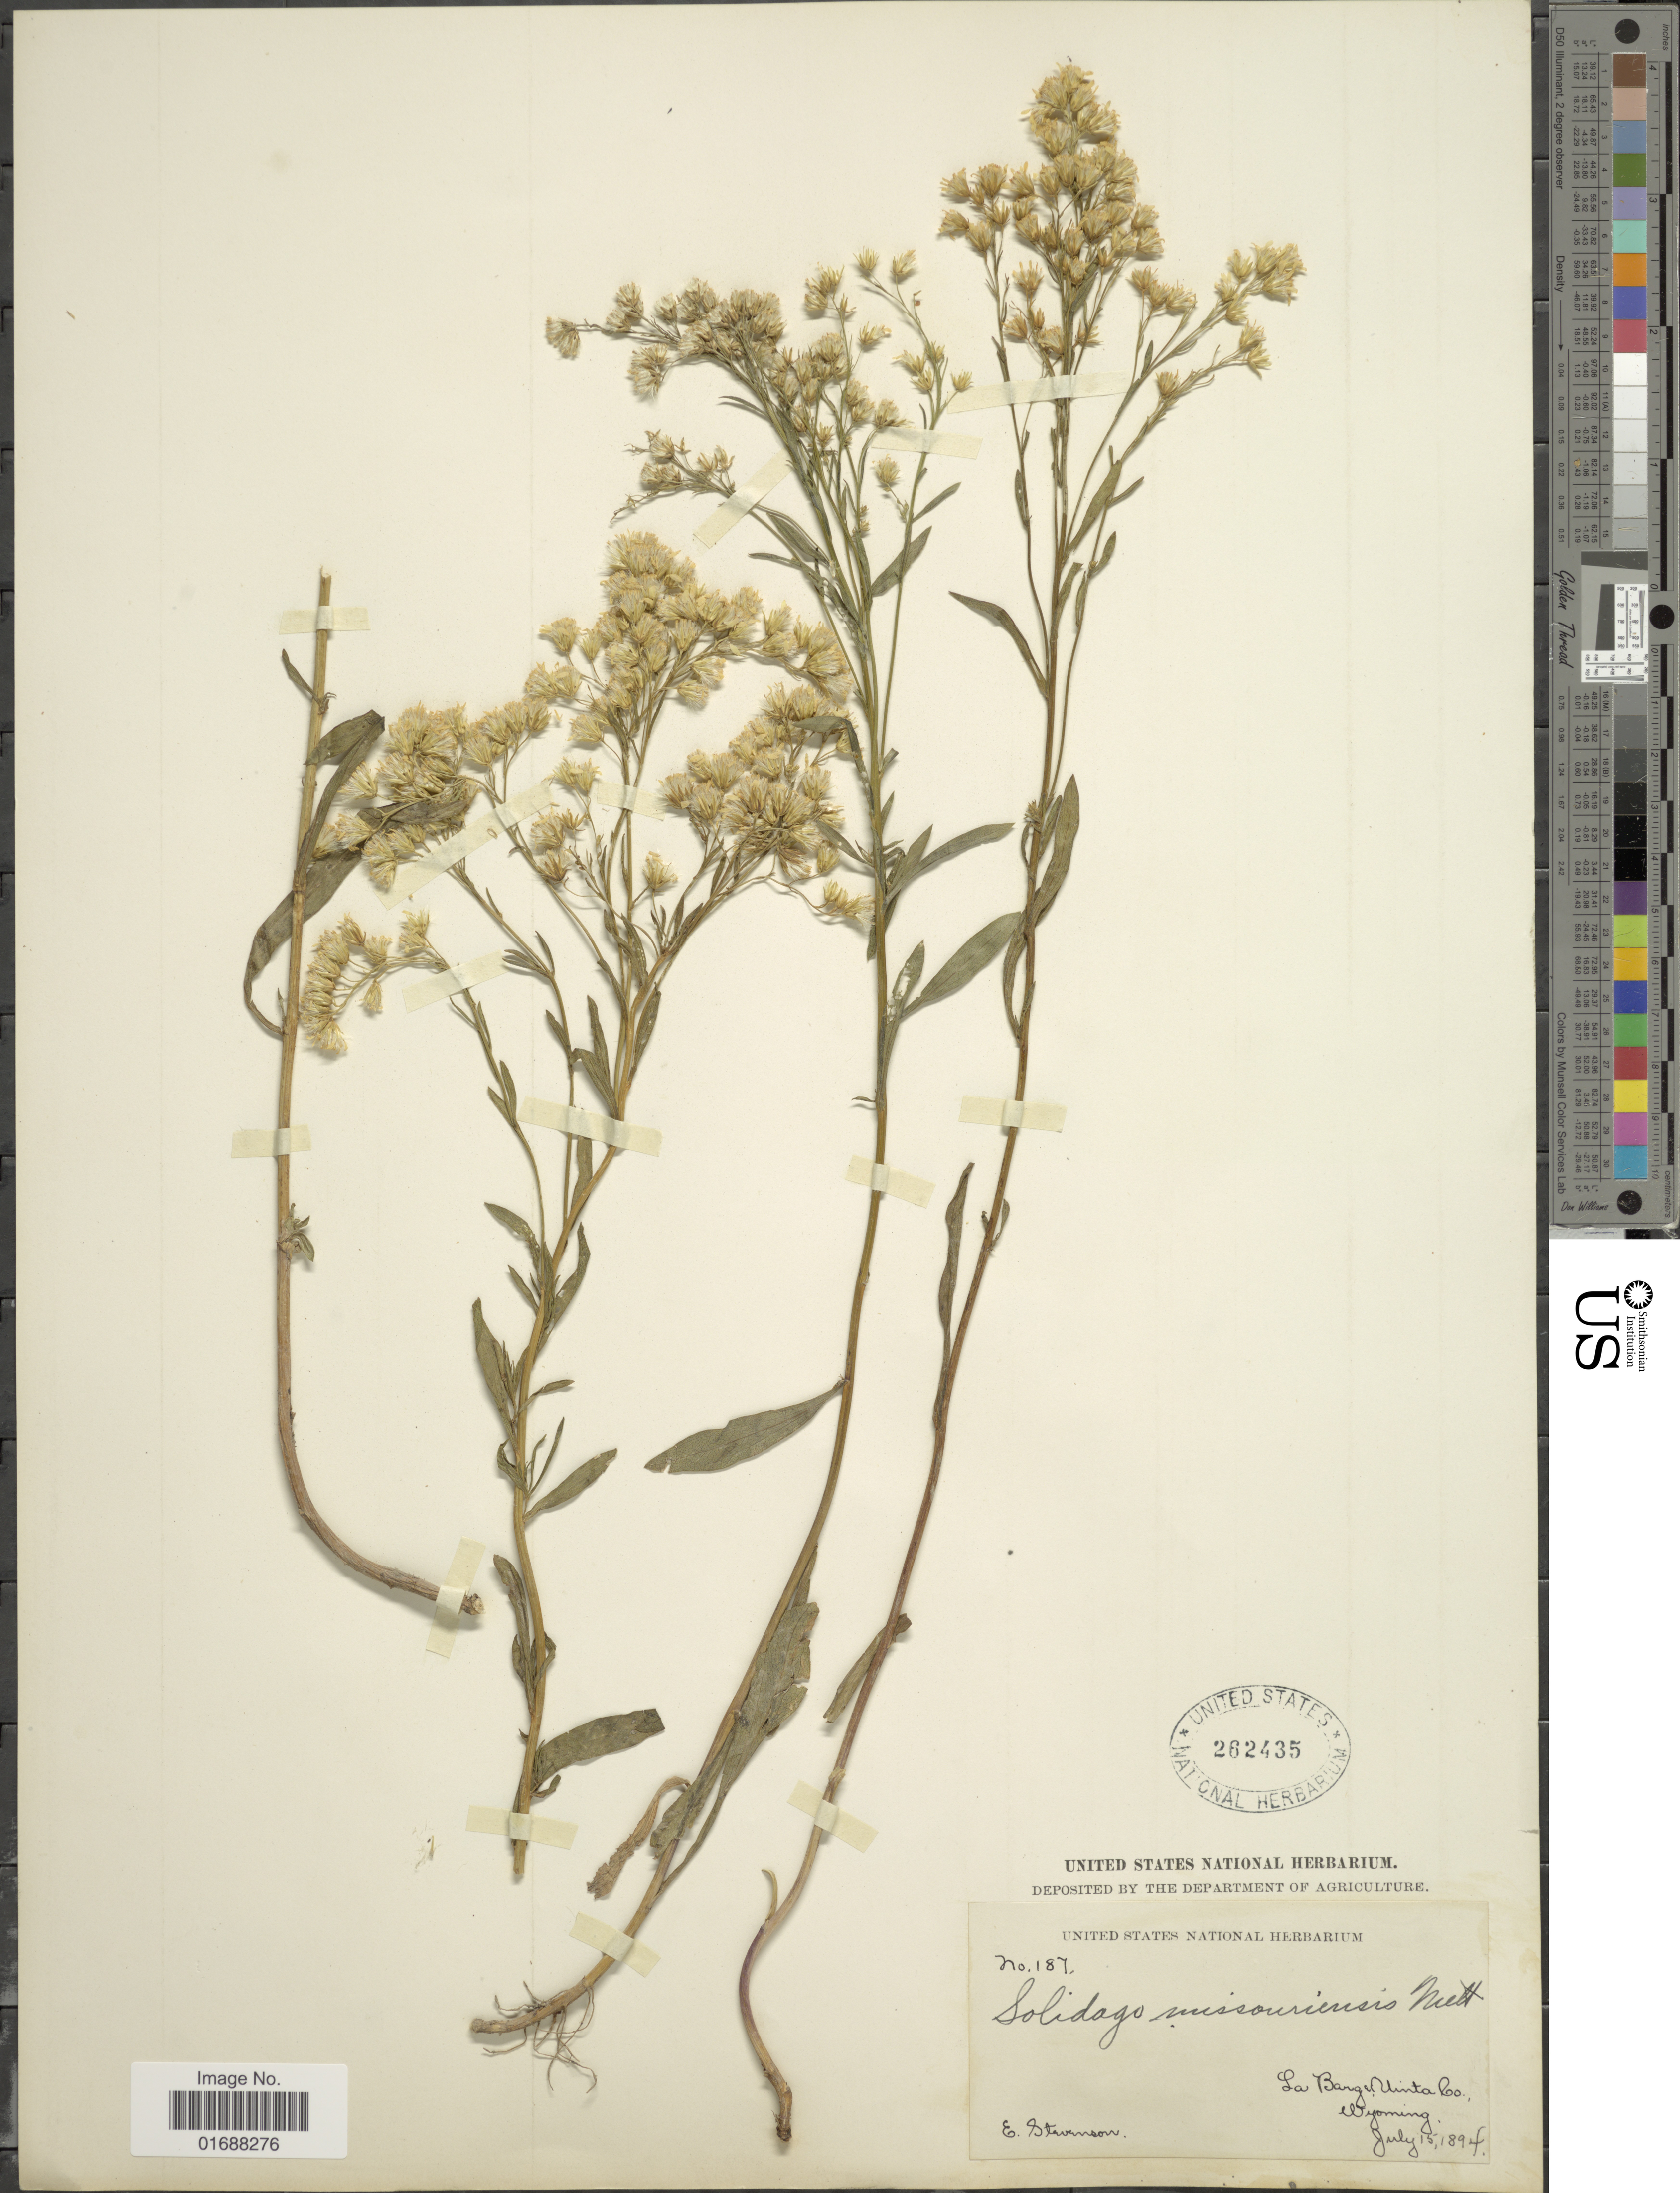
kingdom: Plantae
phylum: Tracheophyta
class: Magnoliopsida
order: Asterales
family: Asteraceae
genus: Solidago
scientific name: Solidago missouriensis var. missouriensis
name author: Nutt.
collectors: E. Stevenson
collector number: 187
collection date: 1894-07-15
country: United States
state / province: Wyoming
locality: La Barge, Uinta Co.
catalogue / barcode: US 262435